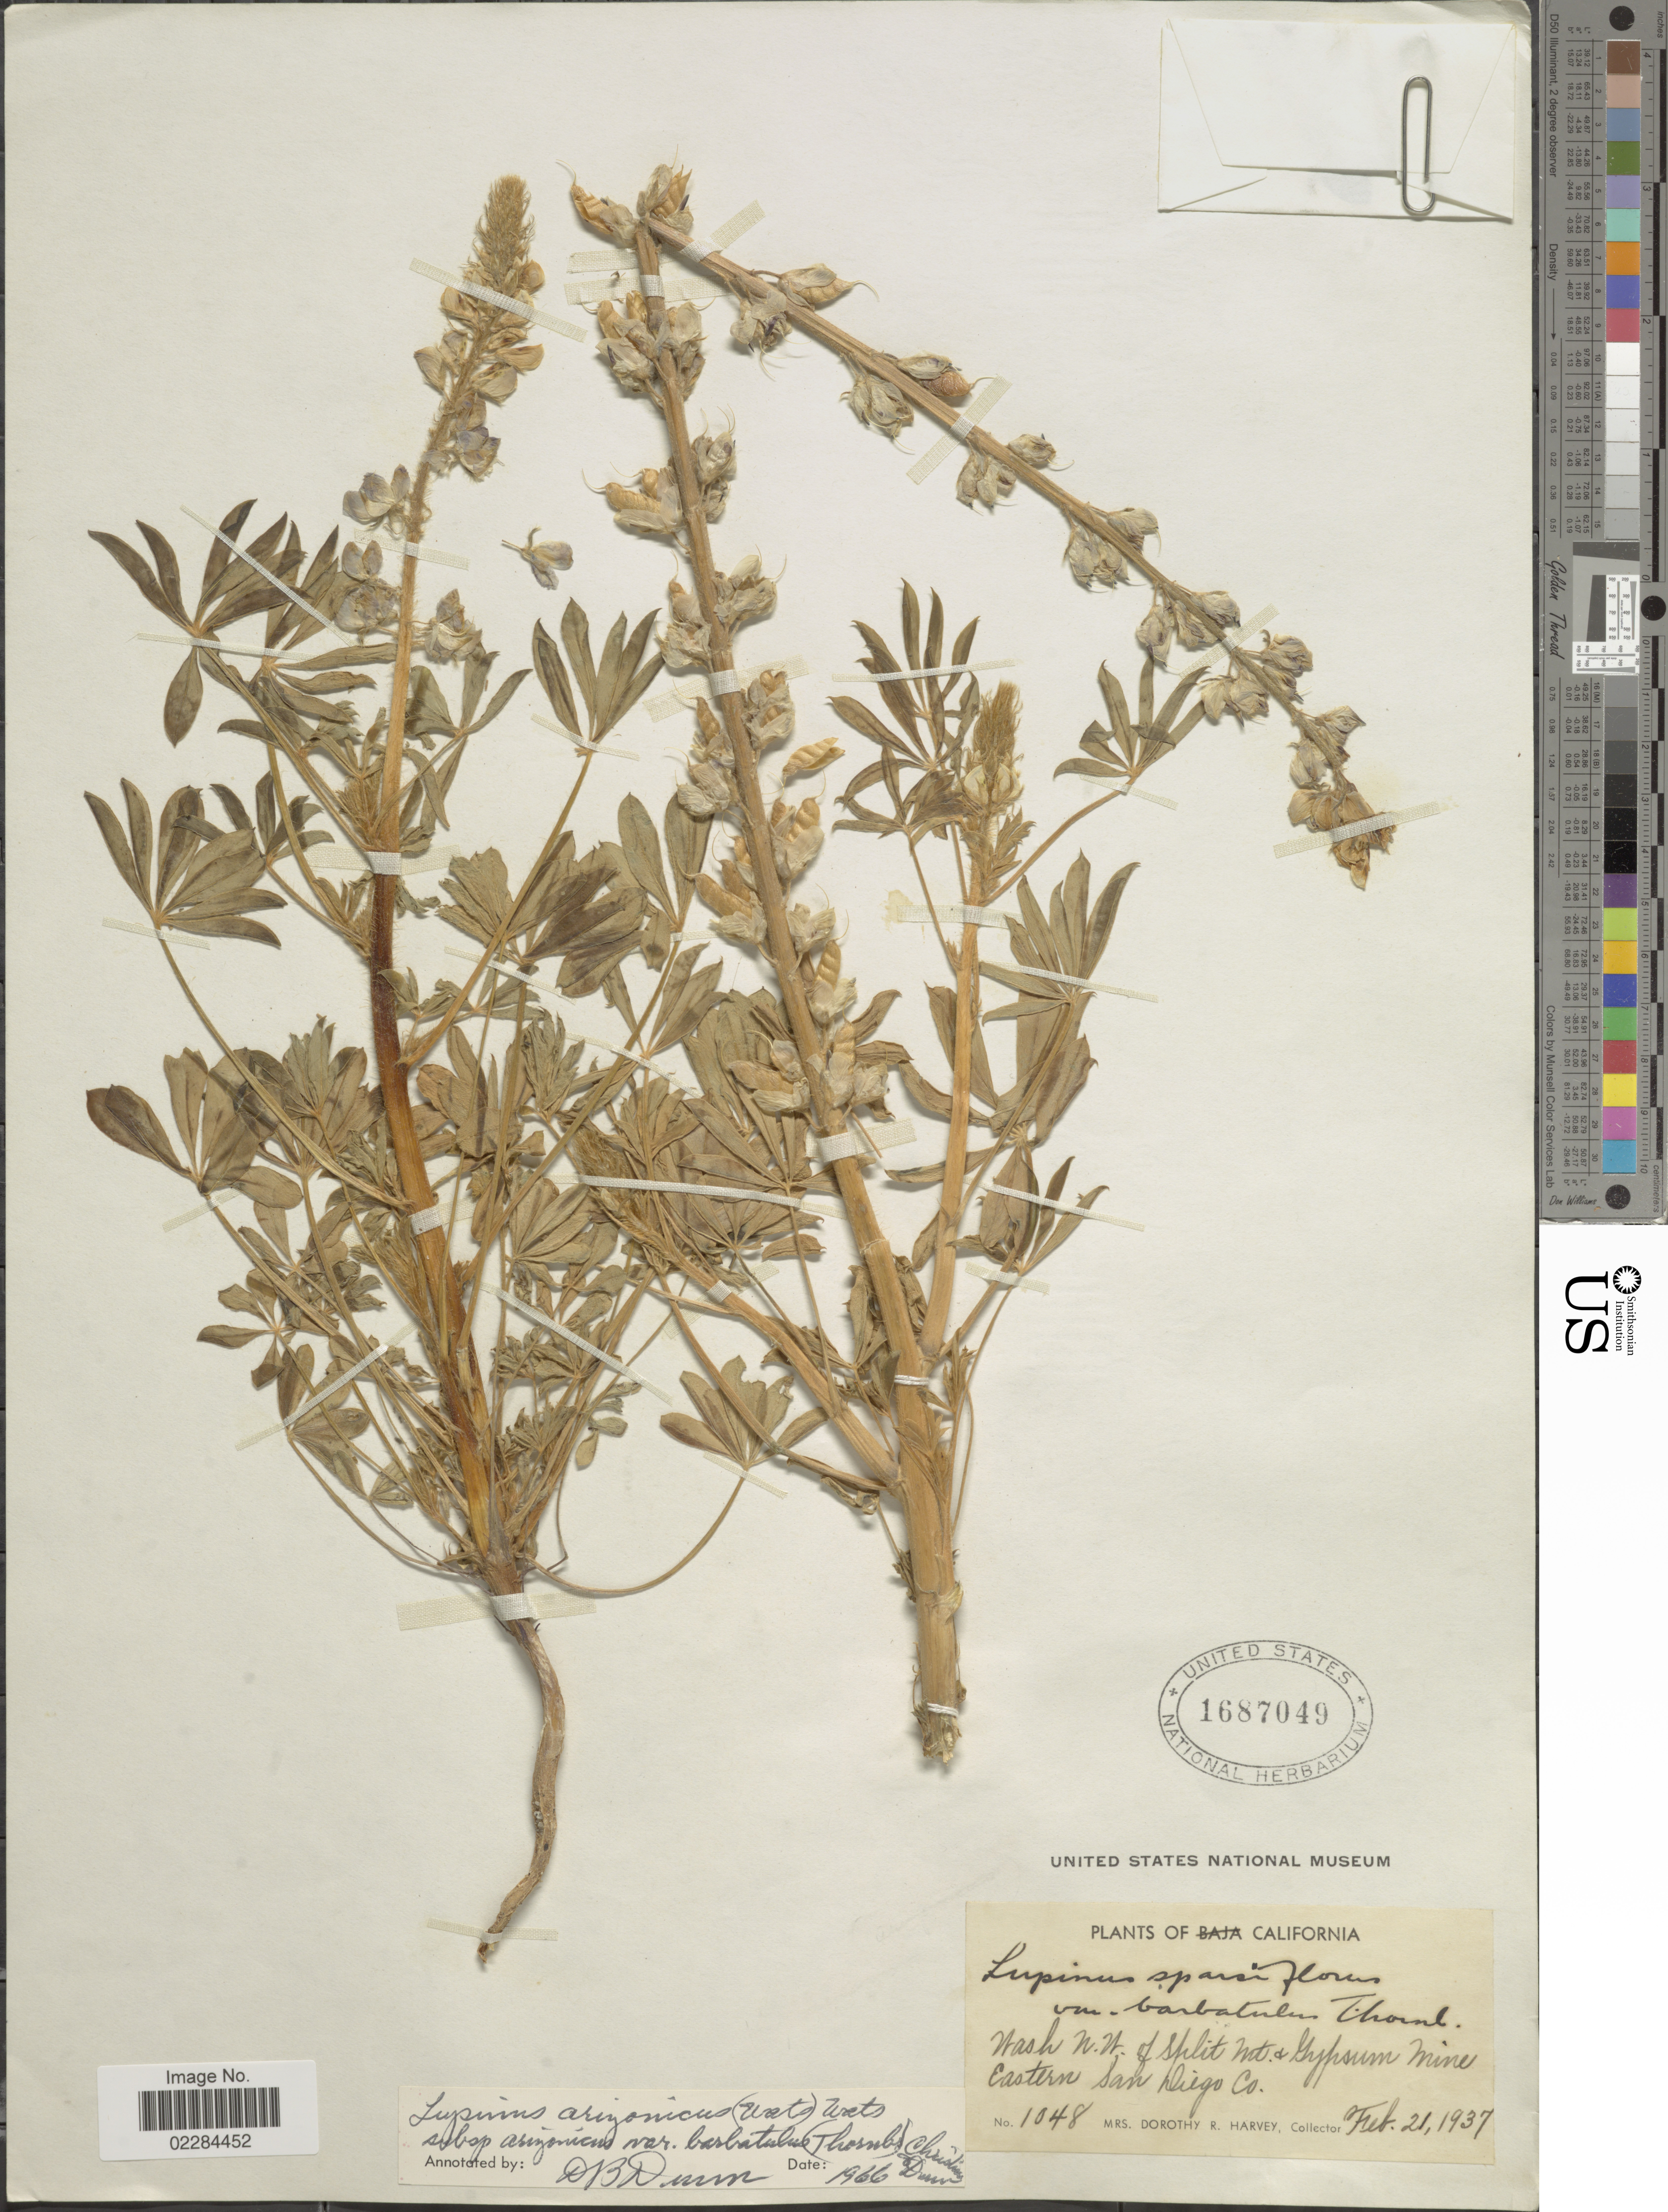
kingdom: Plantae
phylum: Tracheophyta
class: Magnoliopsida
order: Fabales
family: Fabaceae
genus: Lupinus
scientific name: Lupinus arizonicus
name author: (S. Watson) S. Watson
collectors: D. R. Harvey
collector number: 1348*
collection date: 1937-02-21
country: United States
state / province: California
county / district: San Diego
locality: Wash N.W. of Split Mt. & Gypsum Mine. Eastern San Diego Co.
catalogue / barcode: US 1687049